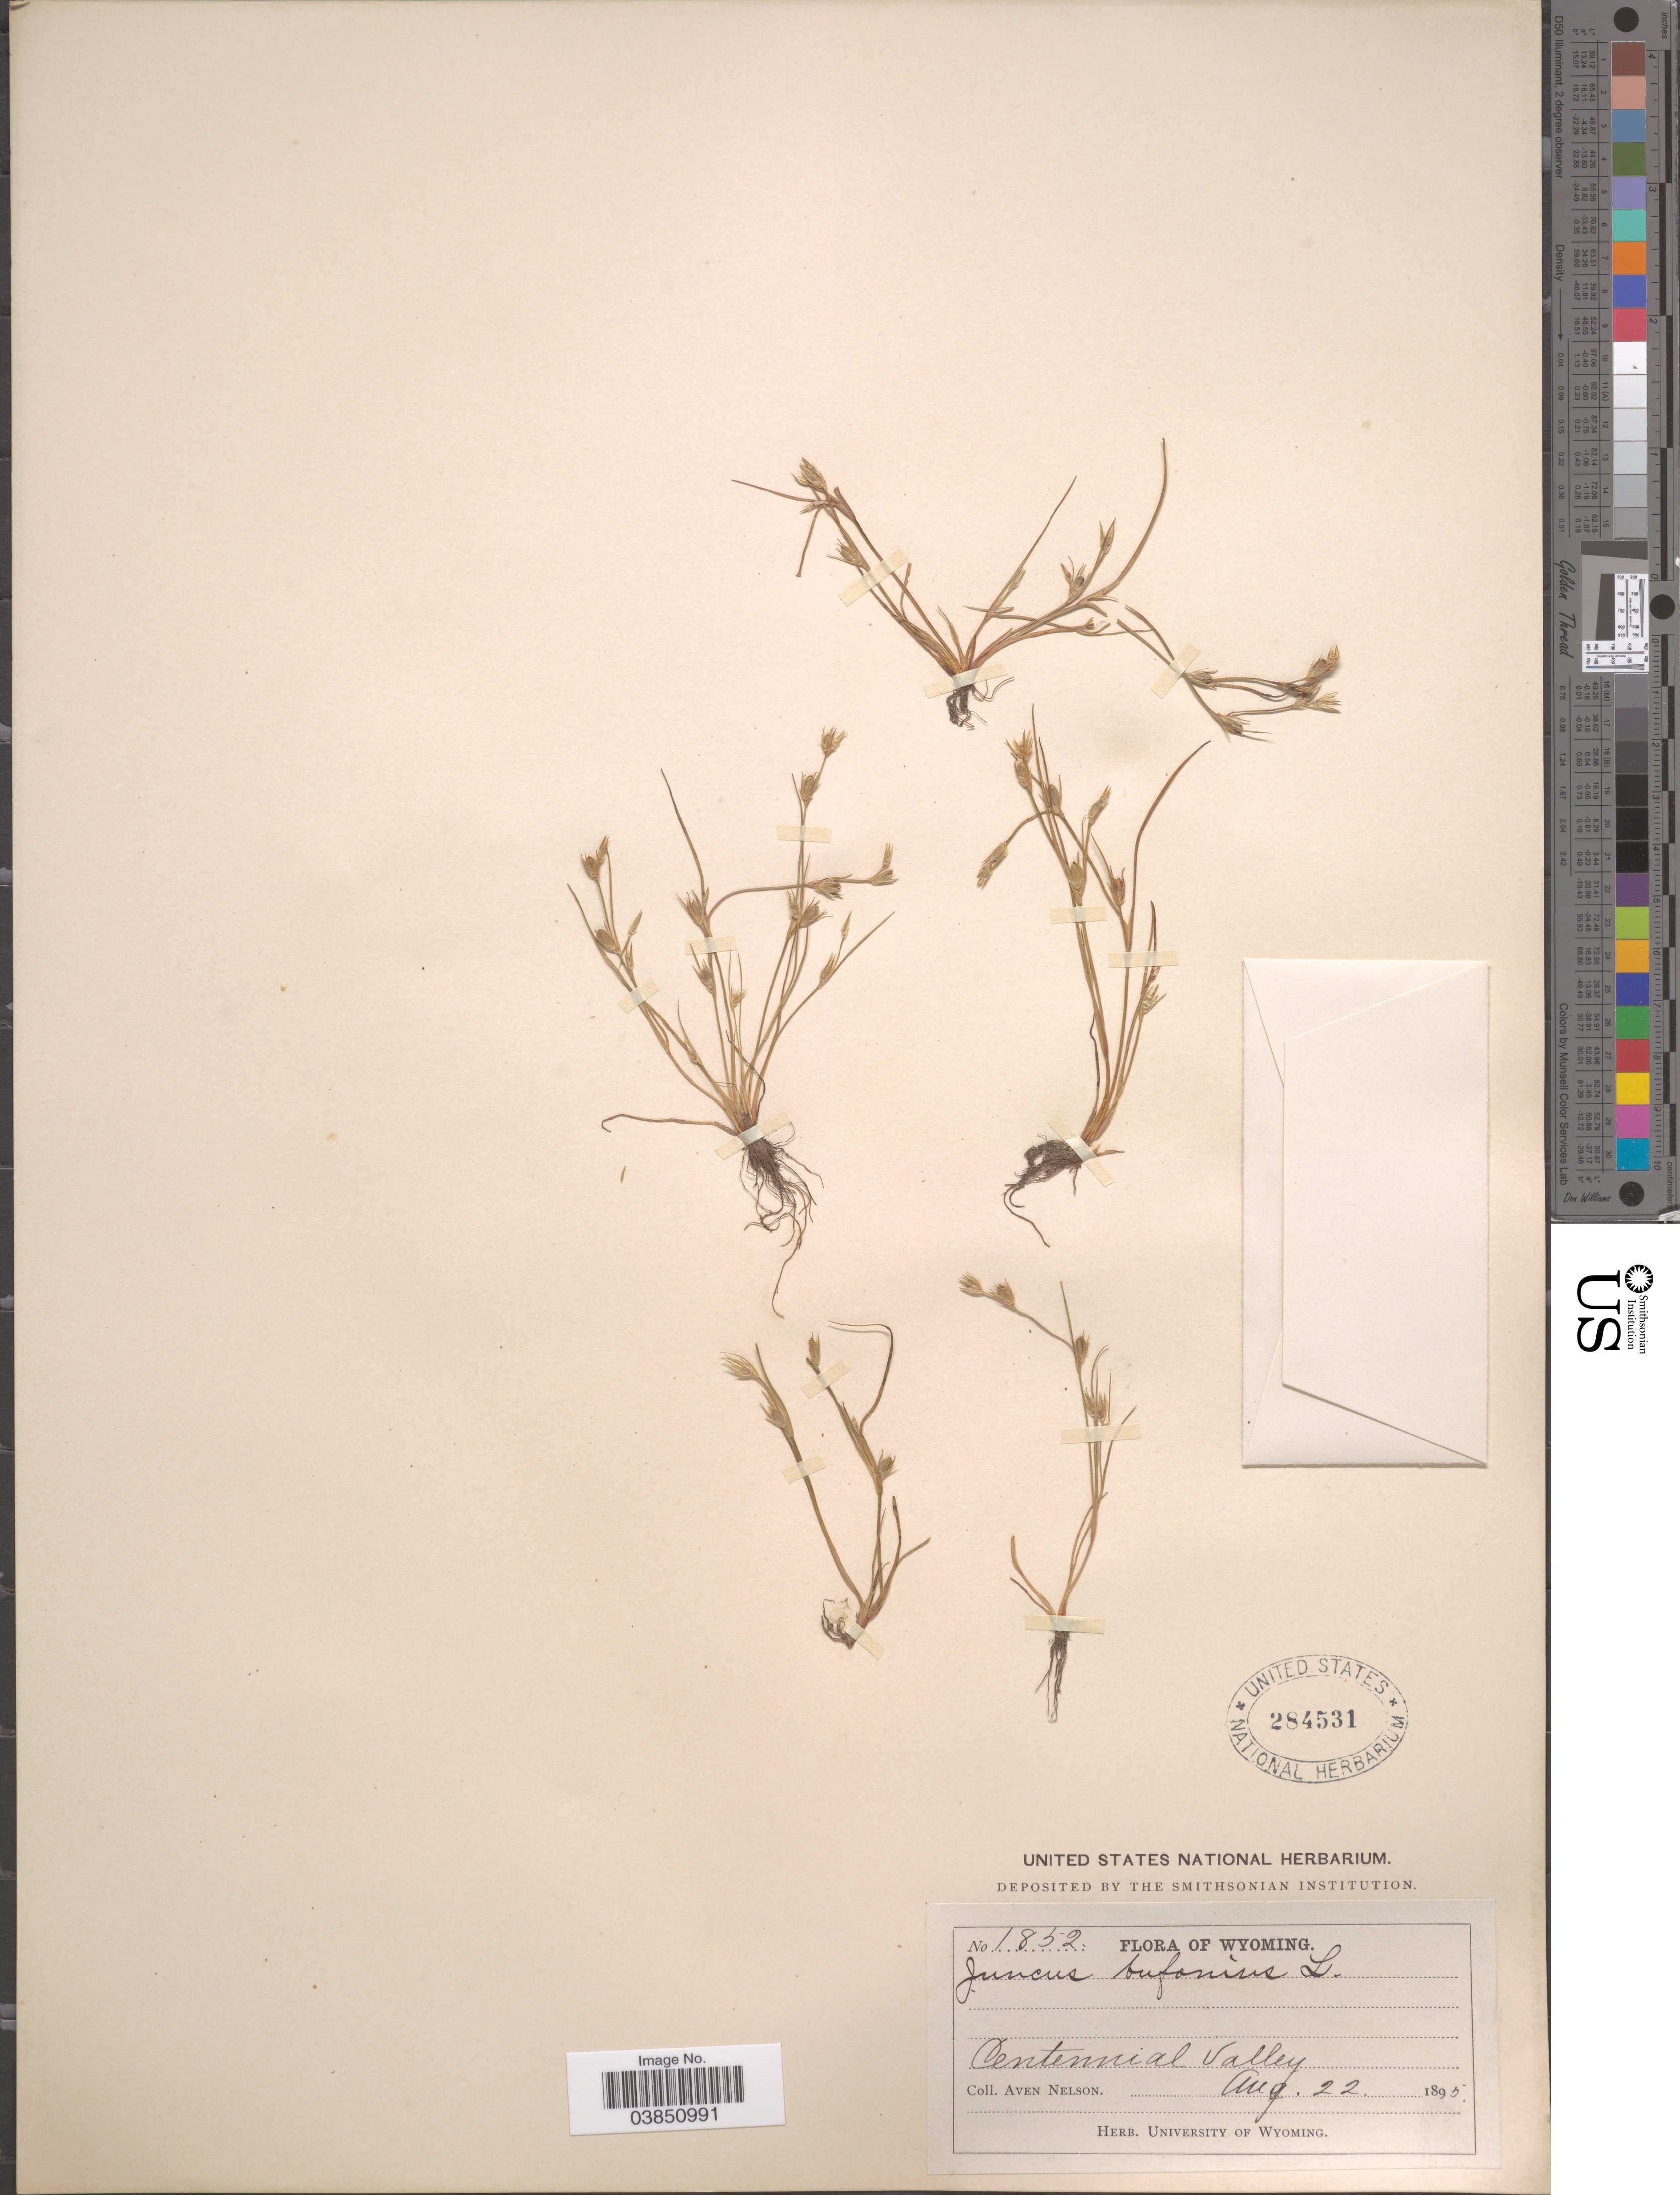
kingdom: Plantae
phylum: Tracheophyta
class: Liliopsida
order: Poales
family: Juncaceae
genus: Juncus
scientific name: Juncus bufonius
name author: L.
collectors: A. Nelson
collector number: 1852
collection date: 1895-08-22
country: United States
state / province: Wyoming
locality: Centennial Valley.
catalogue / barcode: US 284531